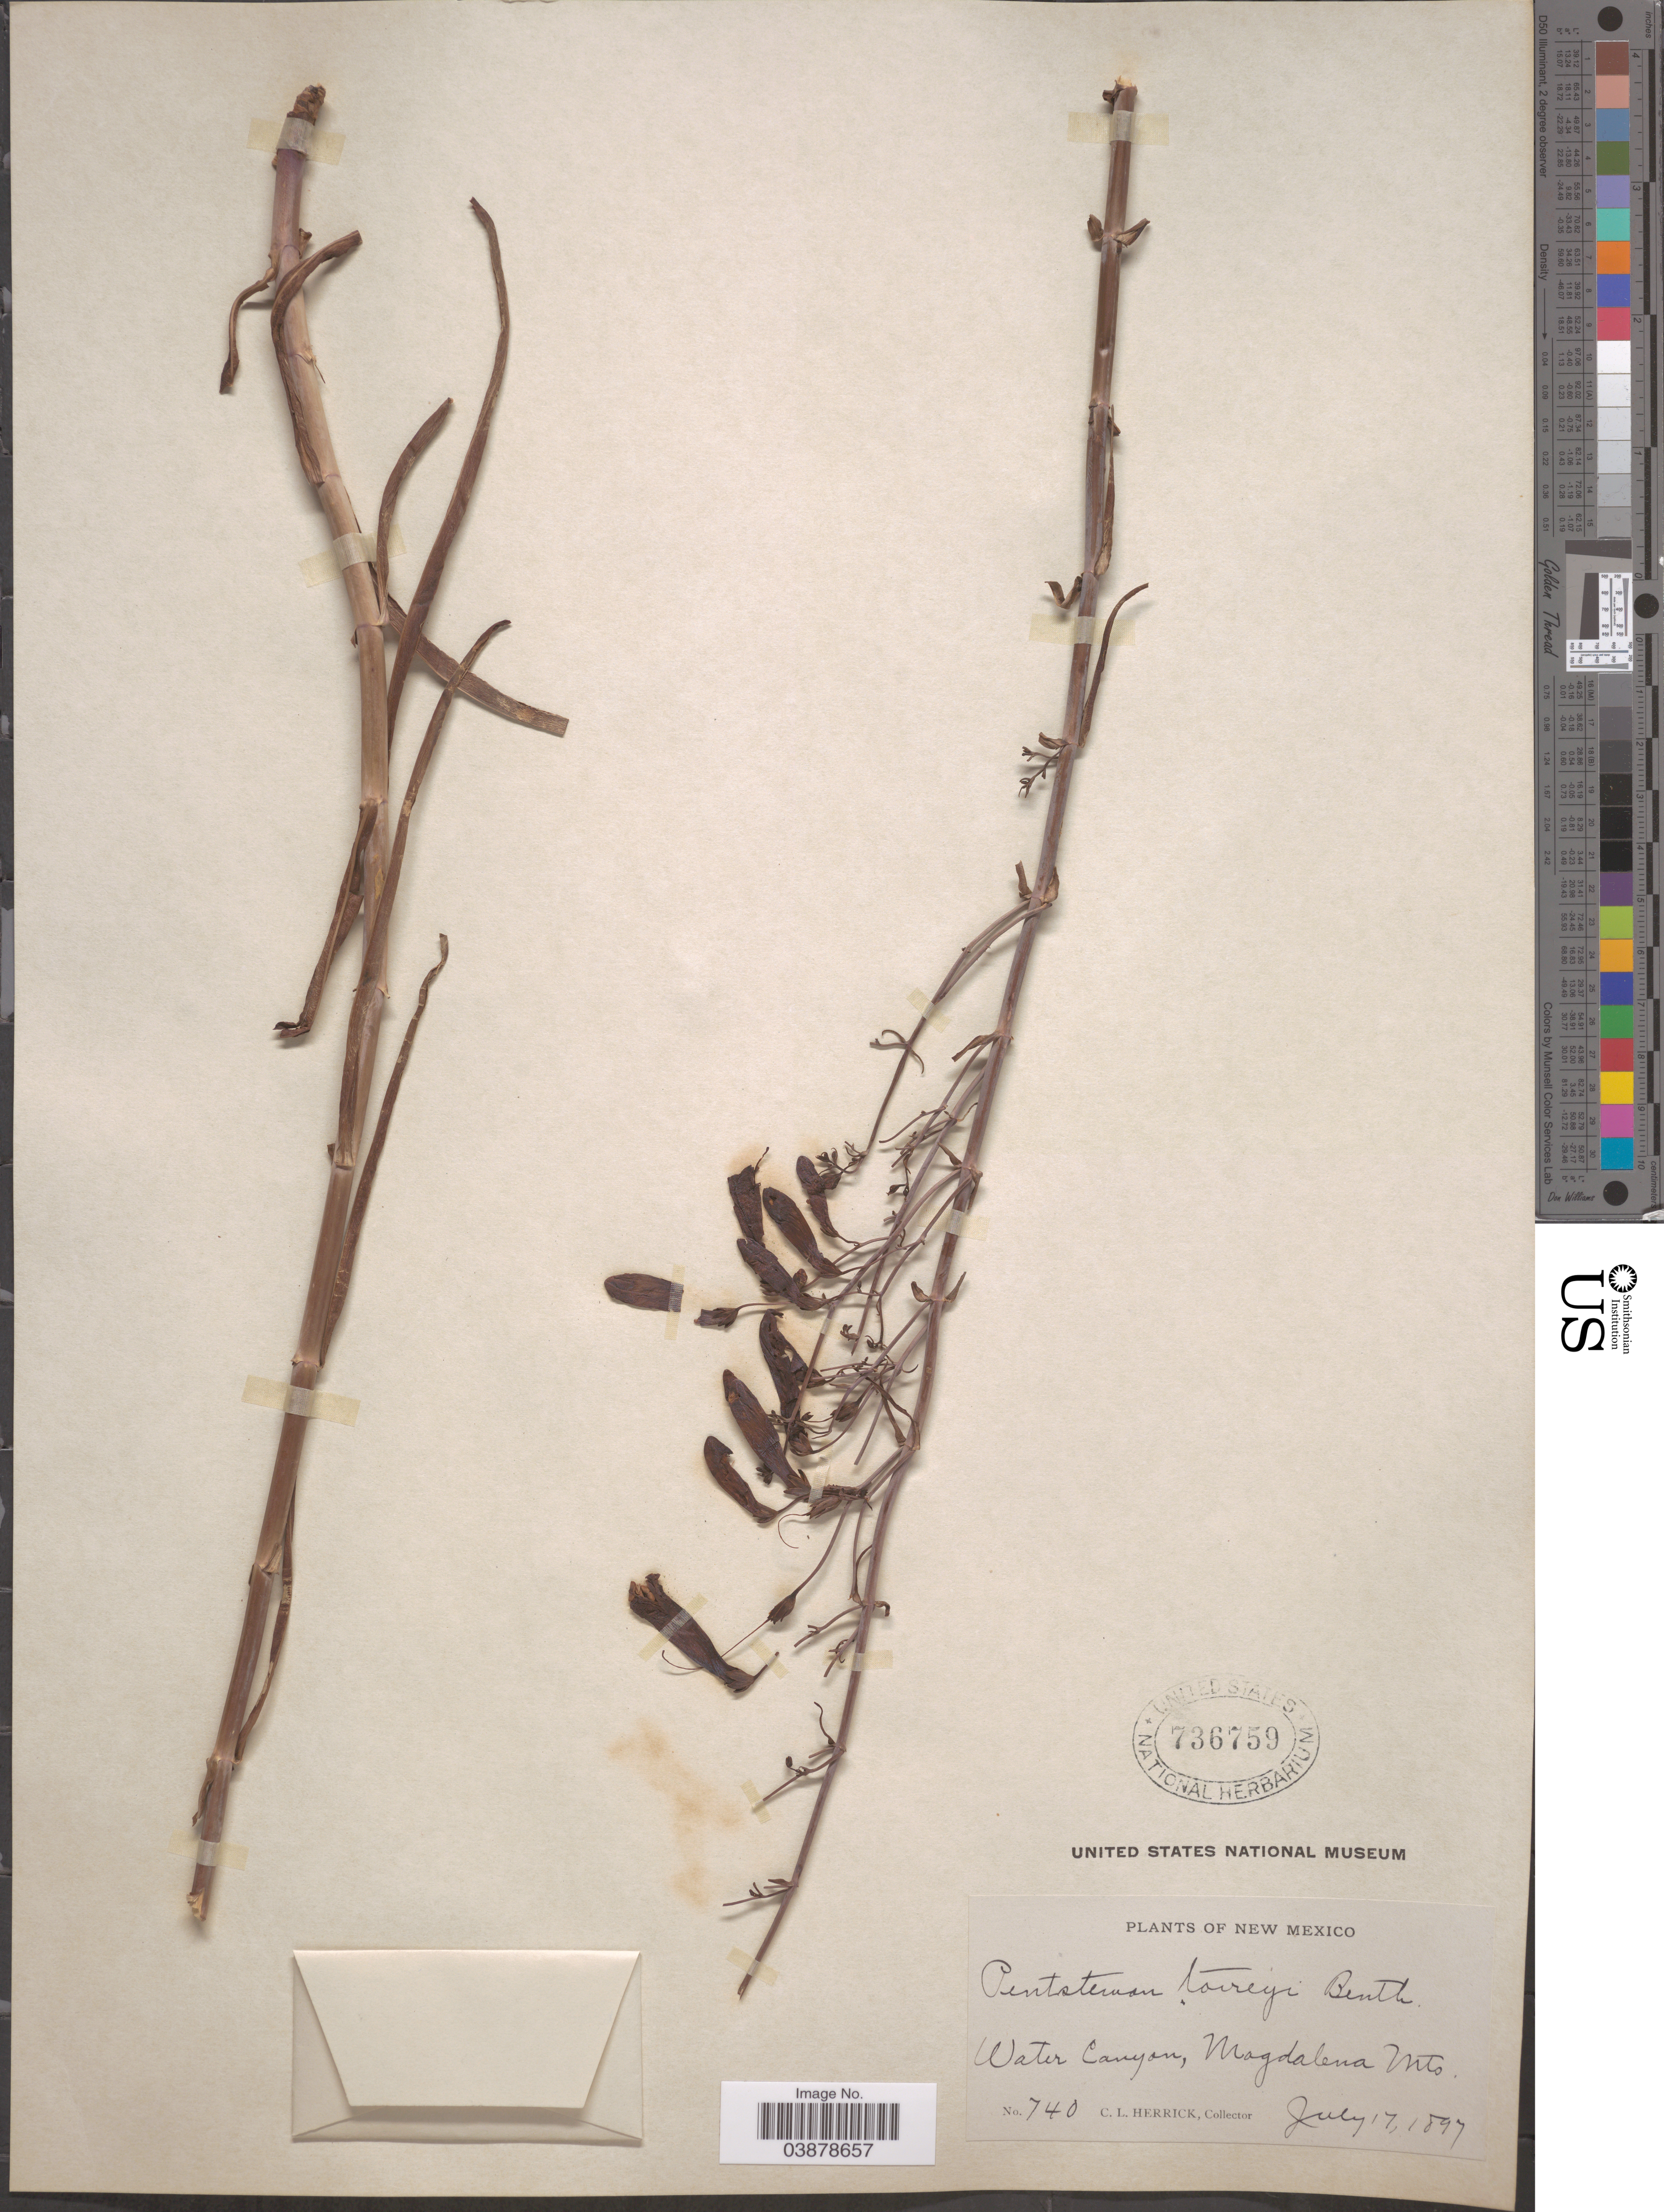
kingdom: Plantae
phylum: Tracheophyta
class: Magnoliopsida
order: Lamiales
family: Plantaginaceae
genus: Penstemon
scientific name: Penstemon torreyi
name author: Benth.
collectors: C. Herrick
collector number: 740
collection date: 1897-07-17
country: United States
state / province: New Mexico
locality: Water Canyon, Magdalena Mts.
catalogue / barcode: US 736759